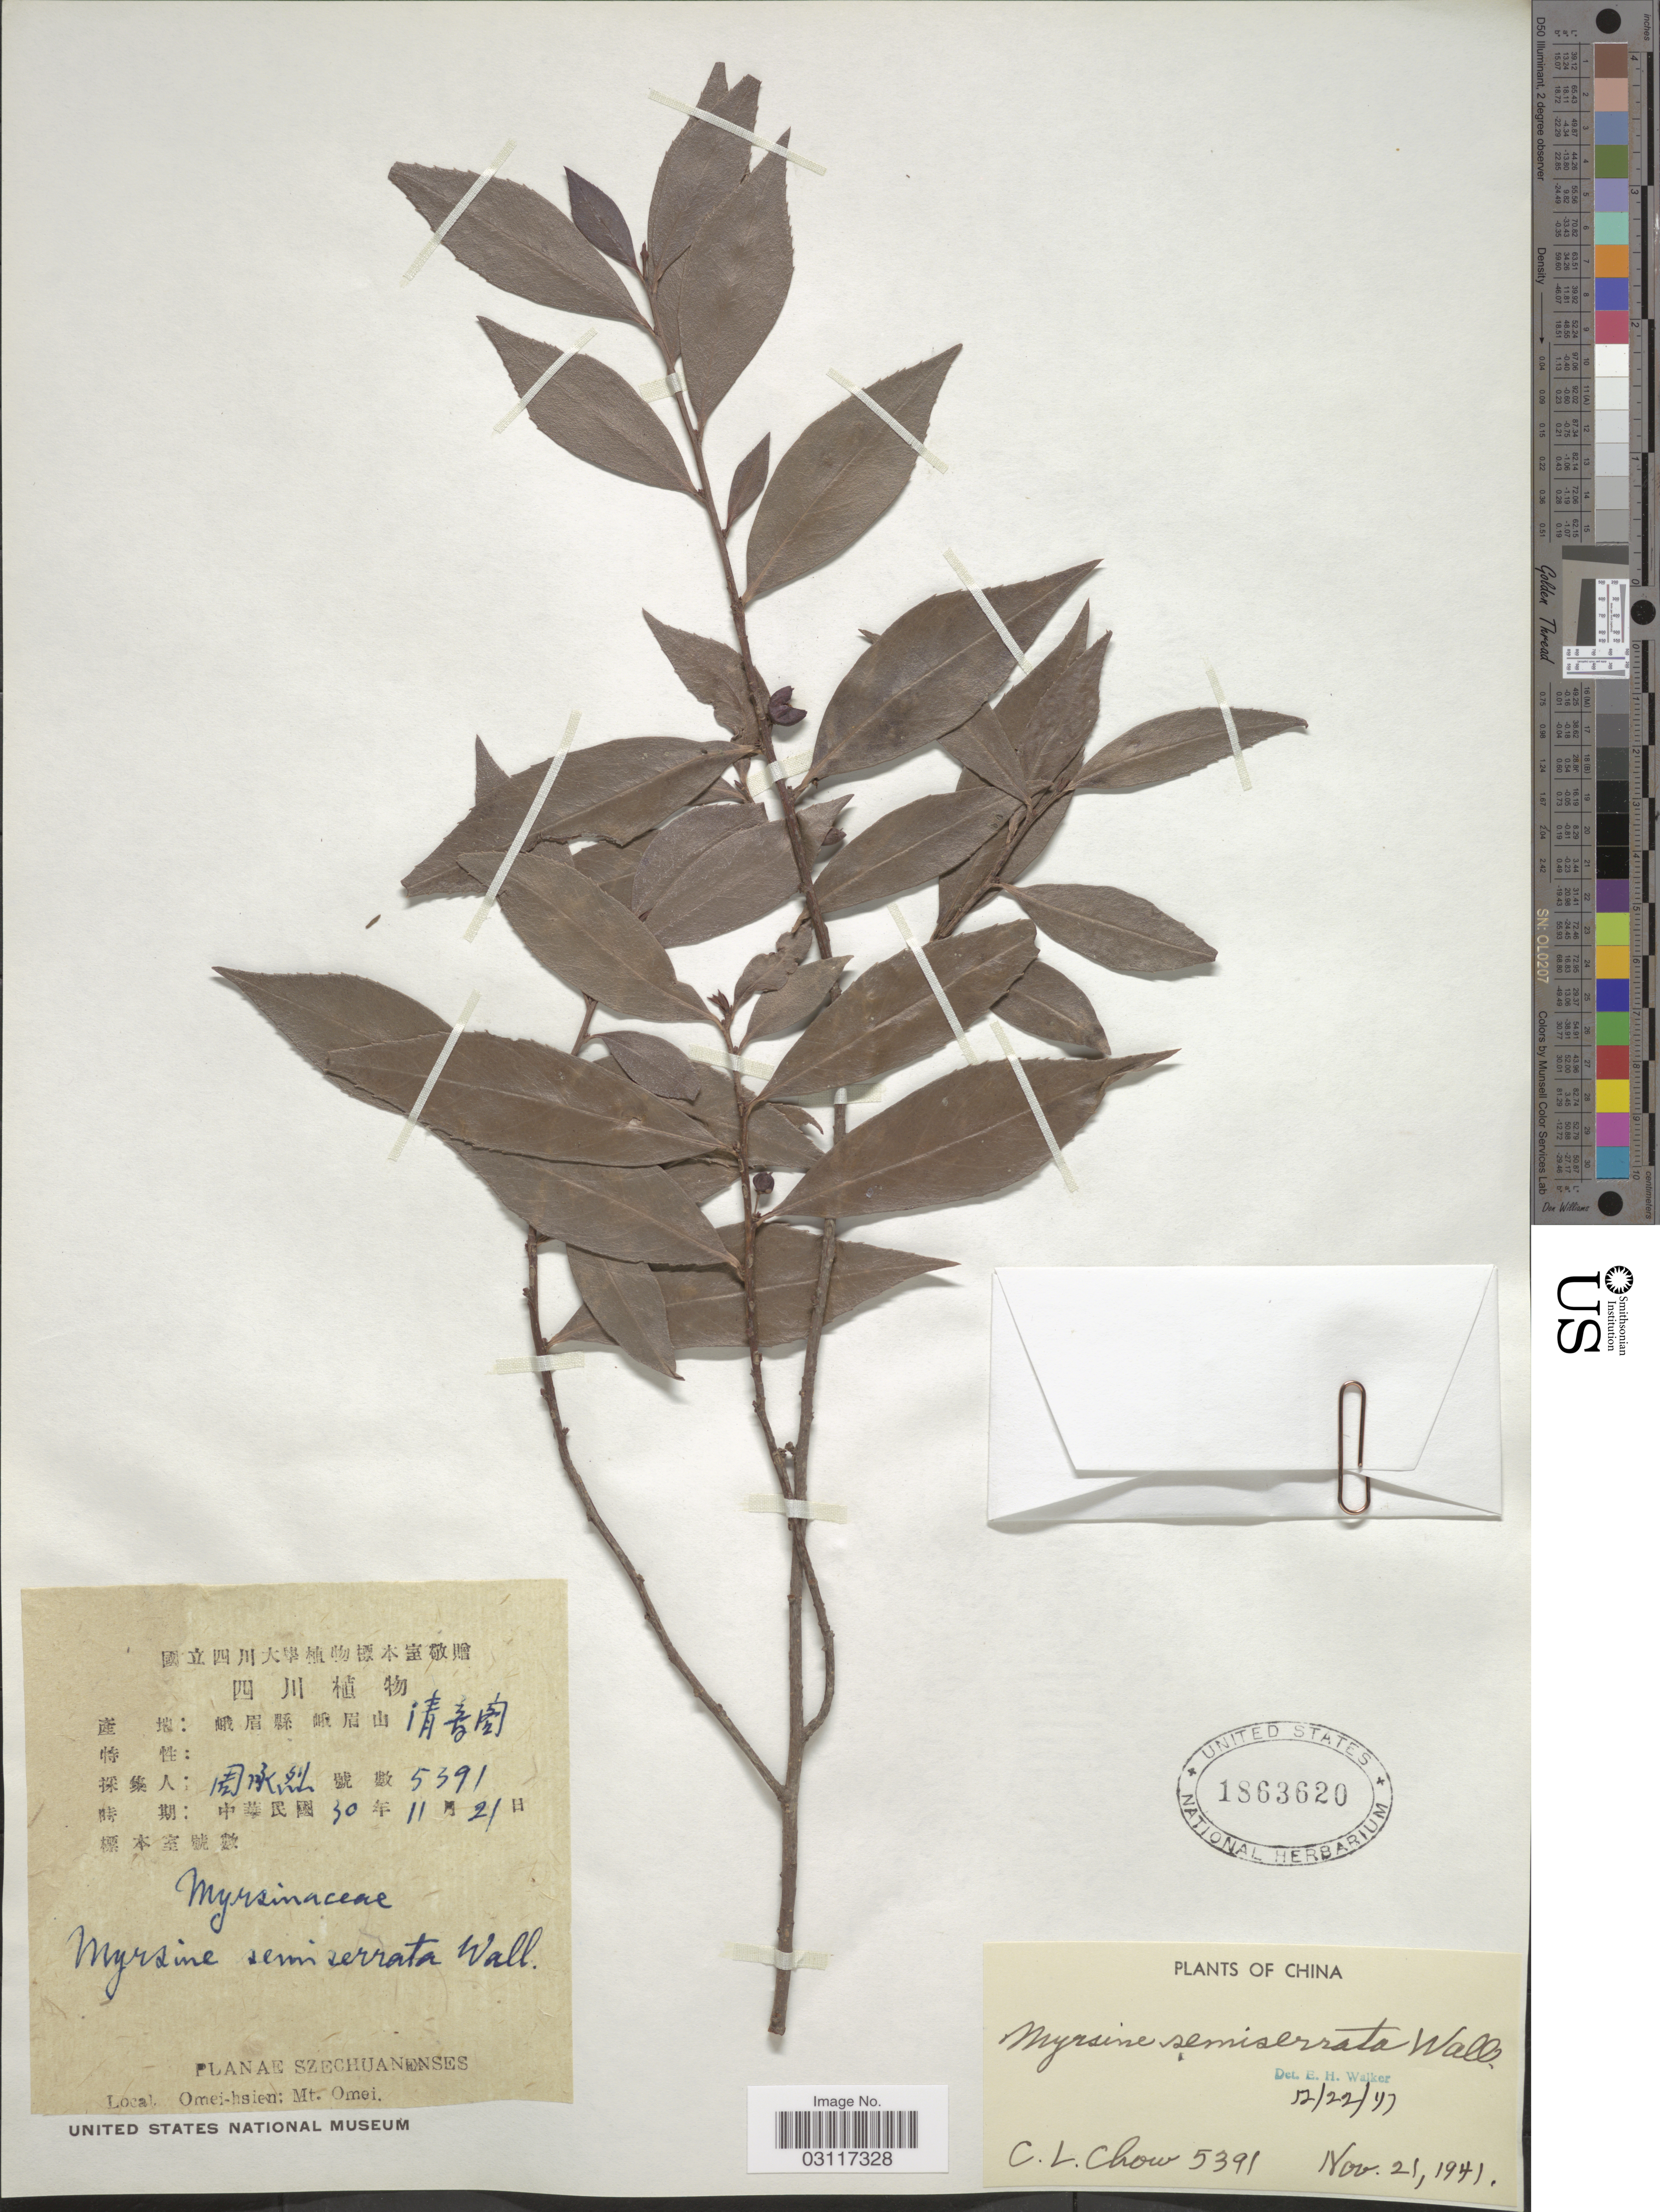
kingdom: Plantae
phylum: Tracheophyta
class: Magnoliopsida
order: Ericales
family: Primulaceae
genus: Myrsine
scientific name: Myrsine semiserrata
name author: Wall.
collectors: C. Chow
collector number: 5391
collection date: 1941-11-21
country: China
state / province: Sichuan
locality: Szechuanenses. Omei-hsien: Mt. Omei.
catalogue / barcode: US 1863620